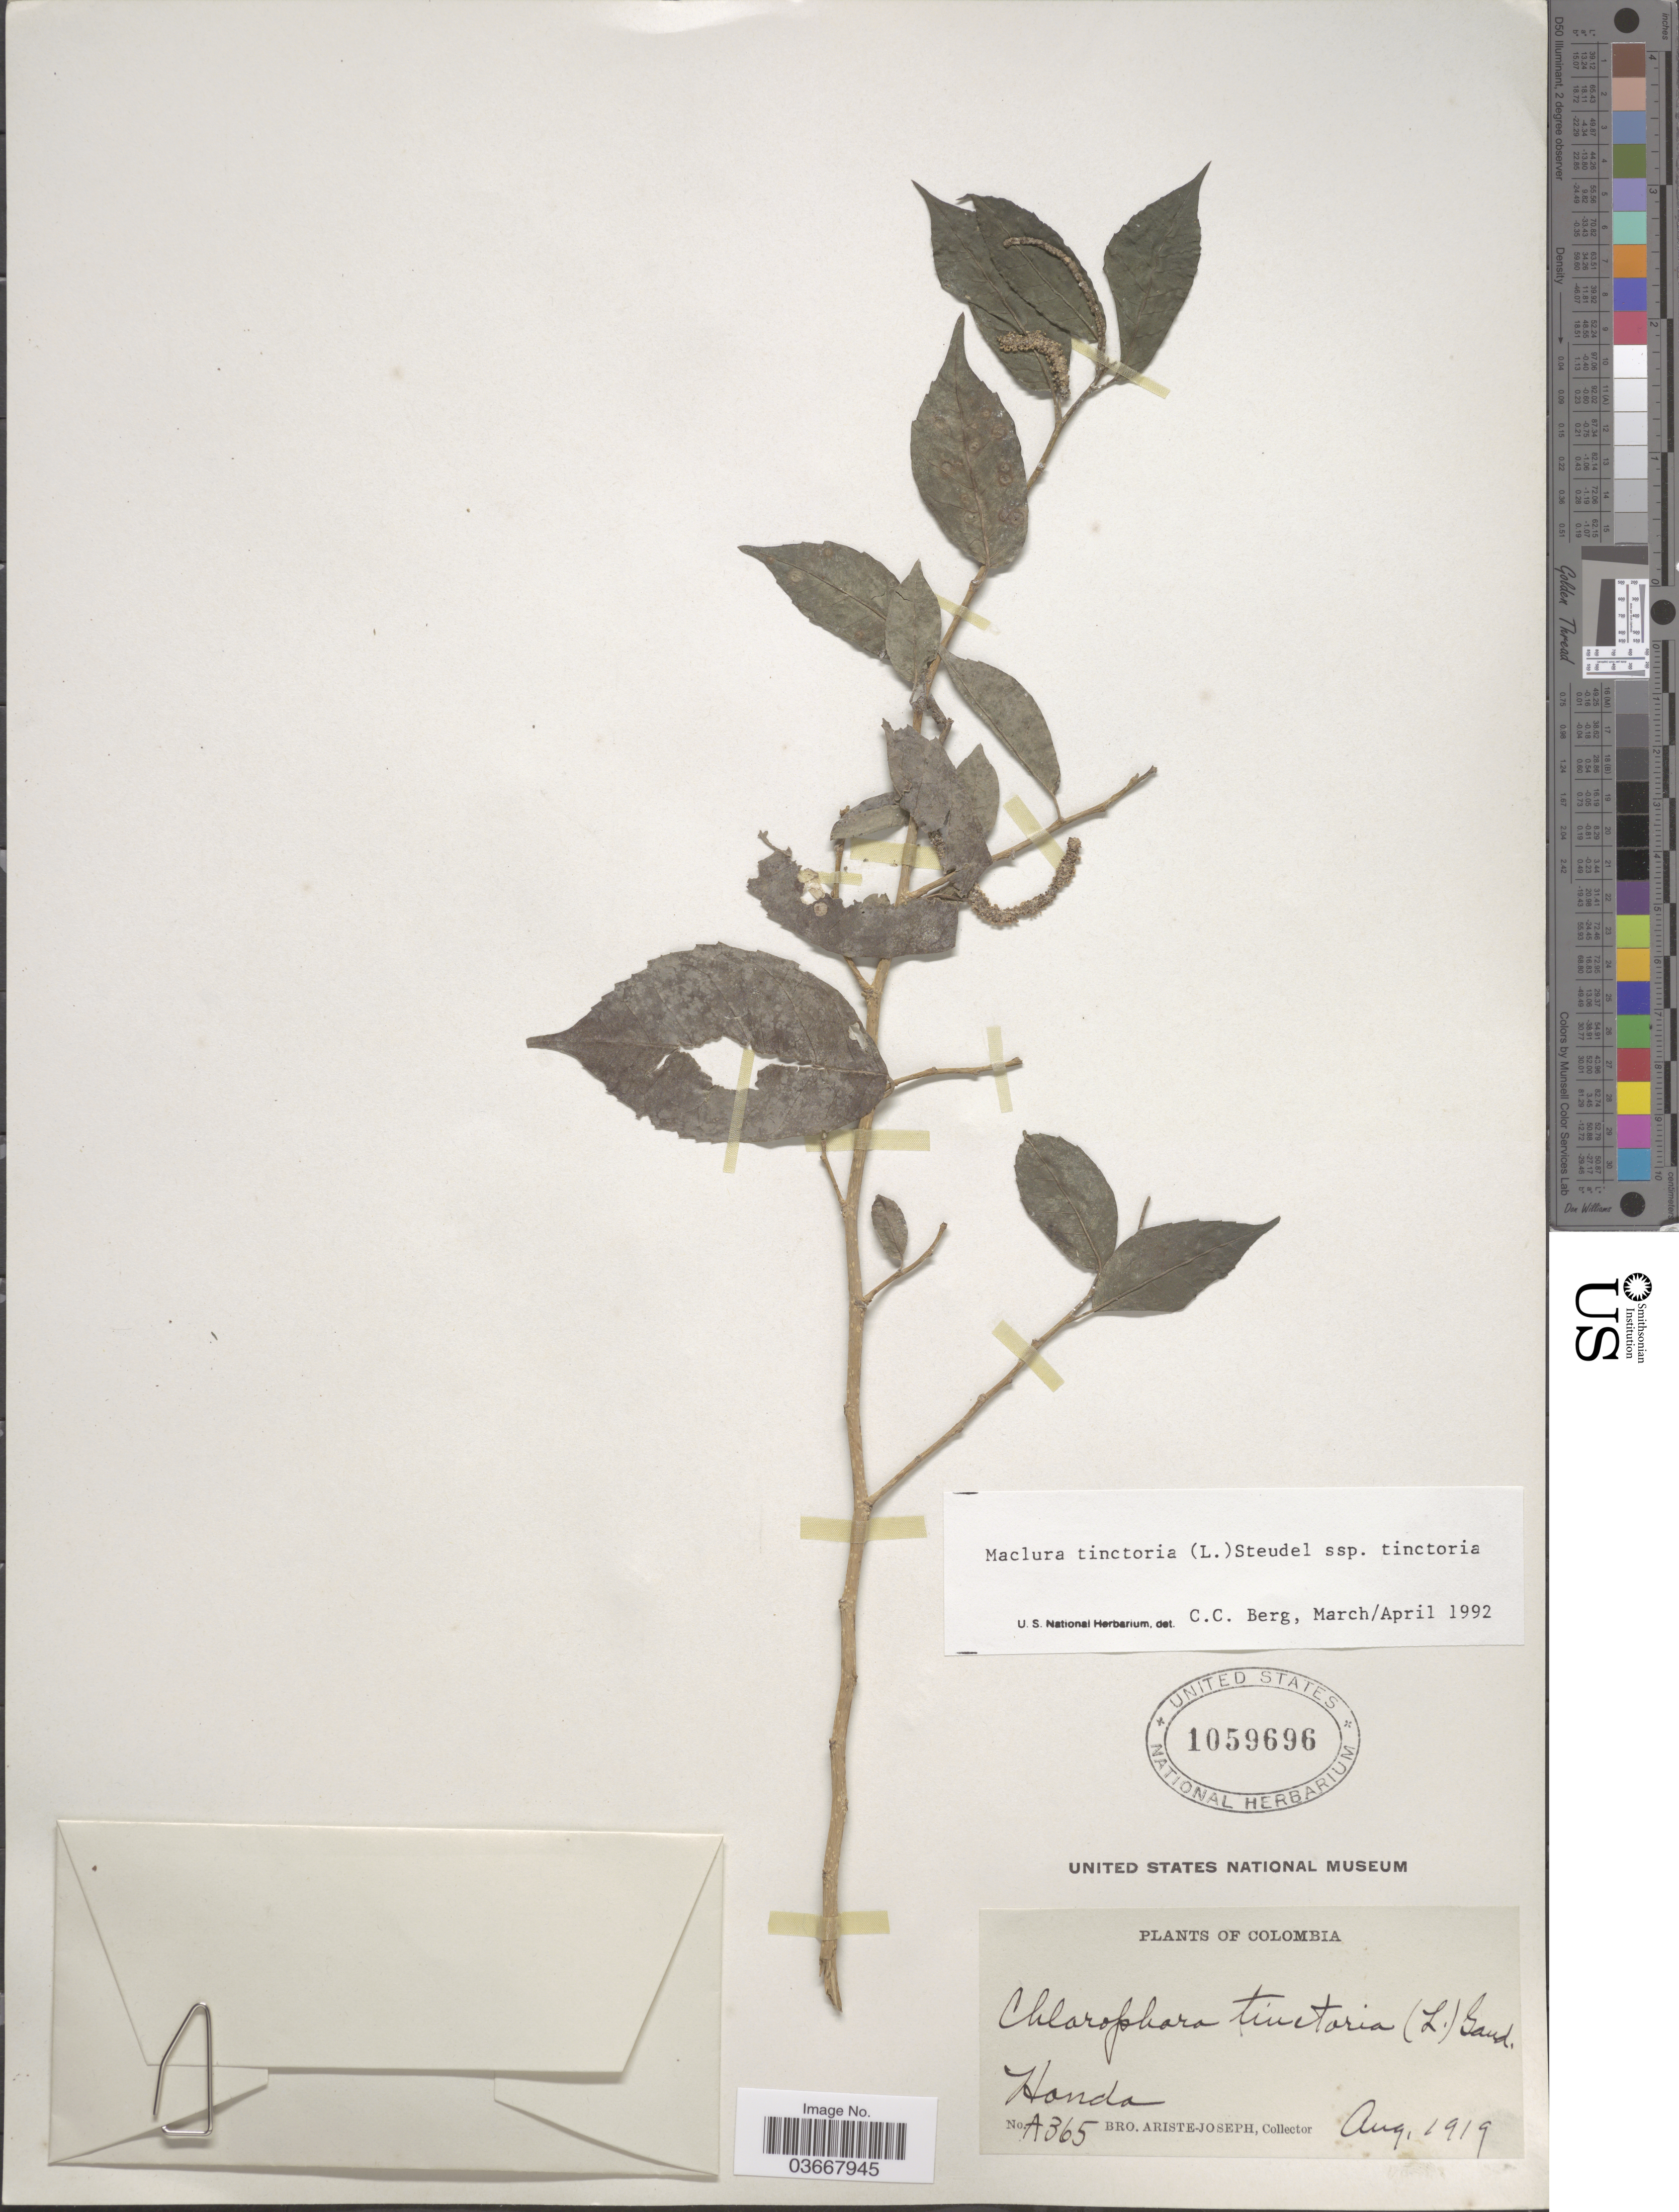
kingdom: Plantae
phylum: Tracheophyta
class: Magnoliopsida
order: Rosales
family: Moraceae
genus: Maclura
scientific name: Maclura tinctoria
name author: (L.) D. Don ex Steud.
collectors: Bro. Ariste-Joseph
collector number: A365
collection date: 1919-08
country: Colombia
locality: Honda.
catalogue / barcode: US 1059696